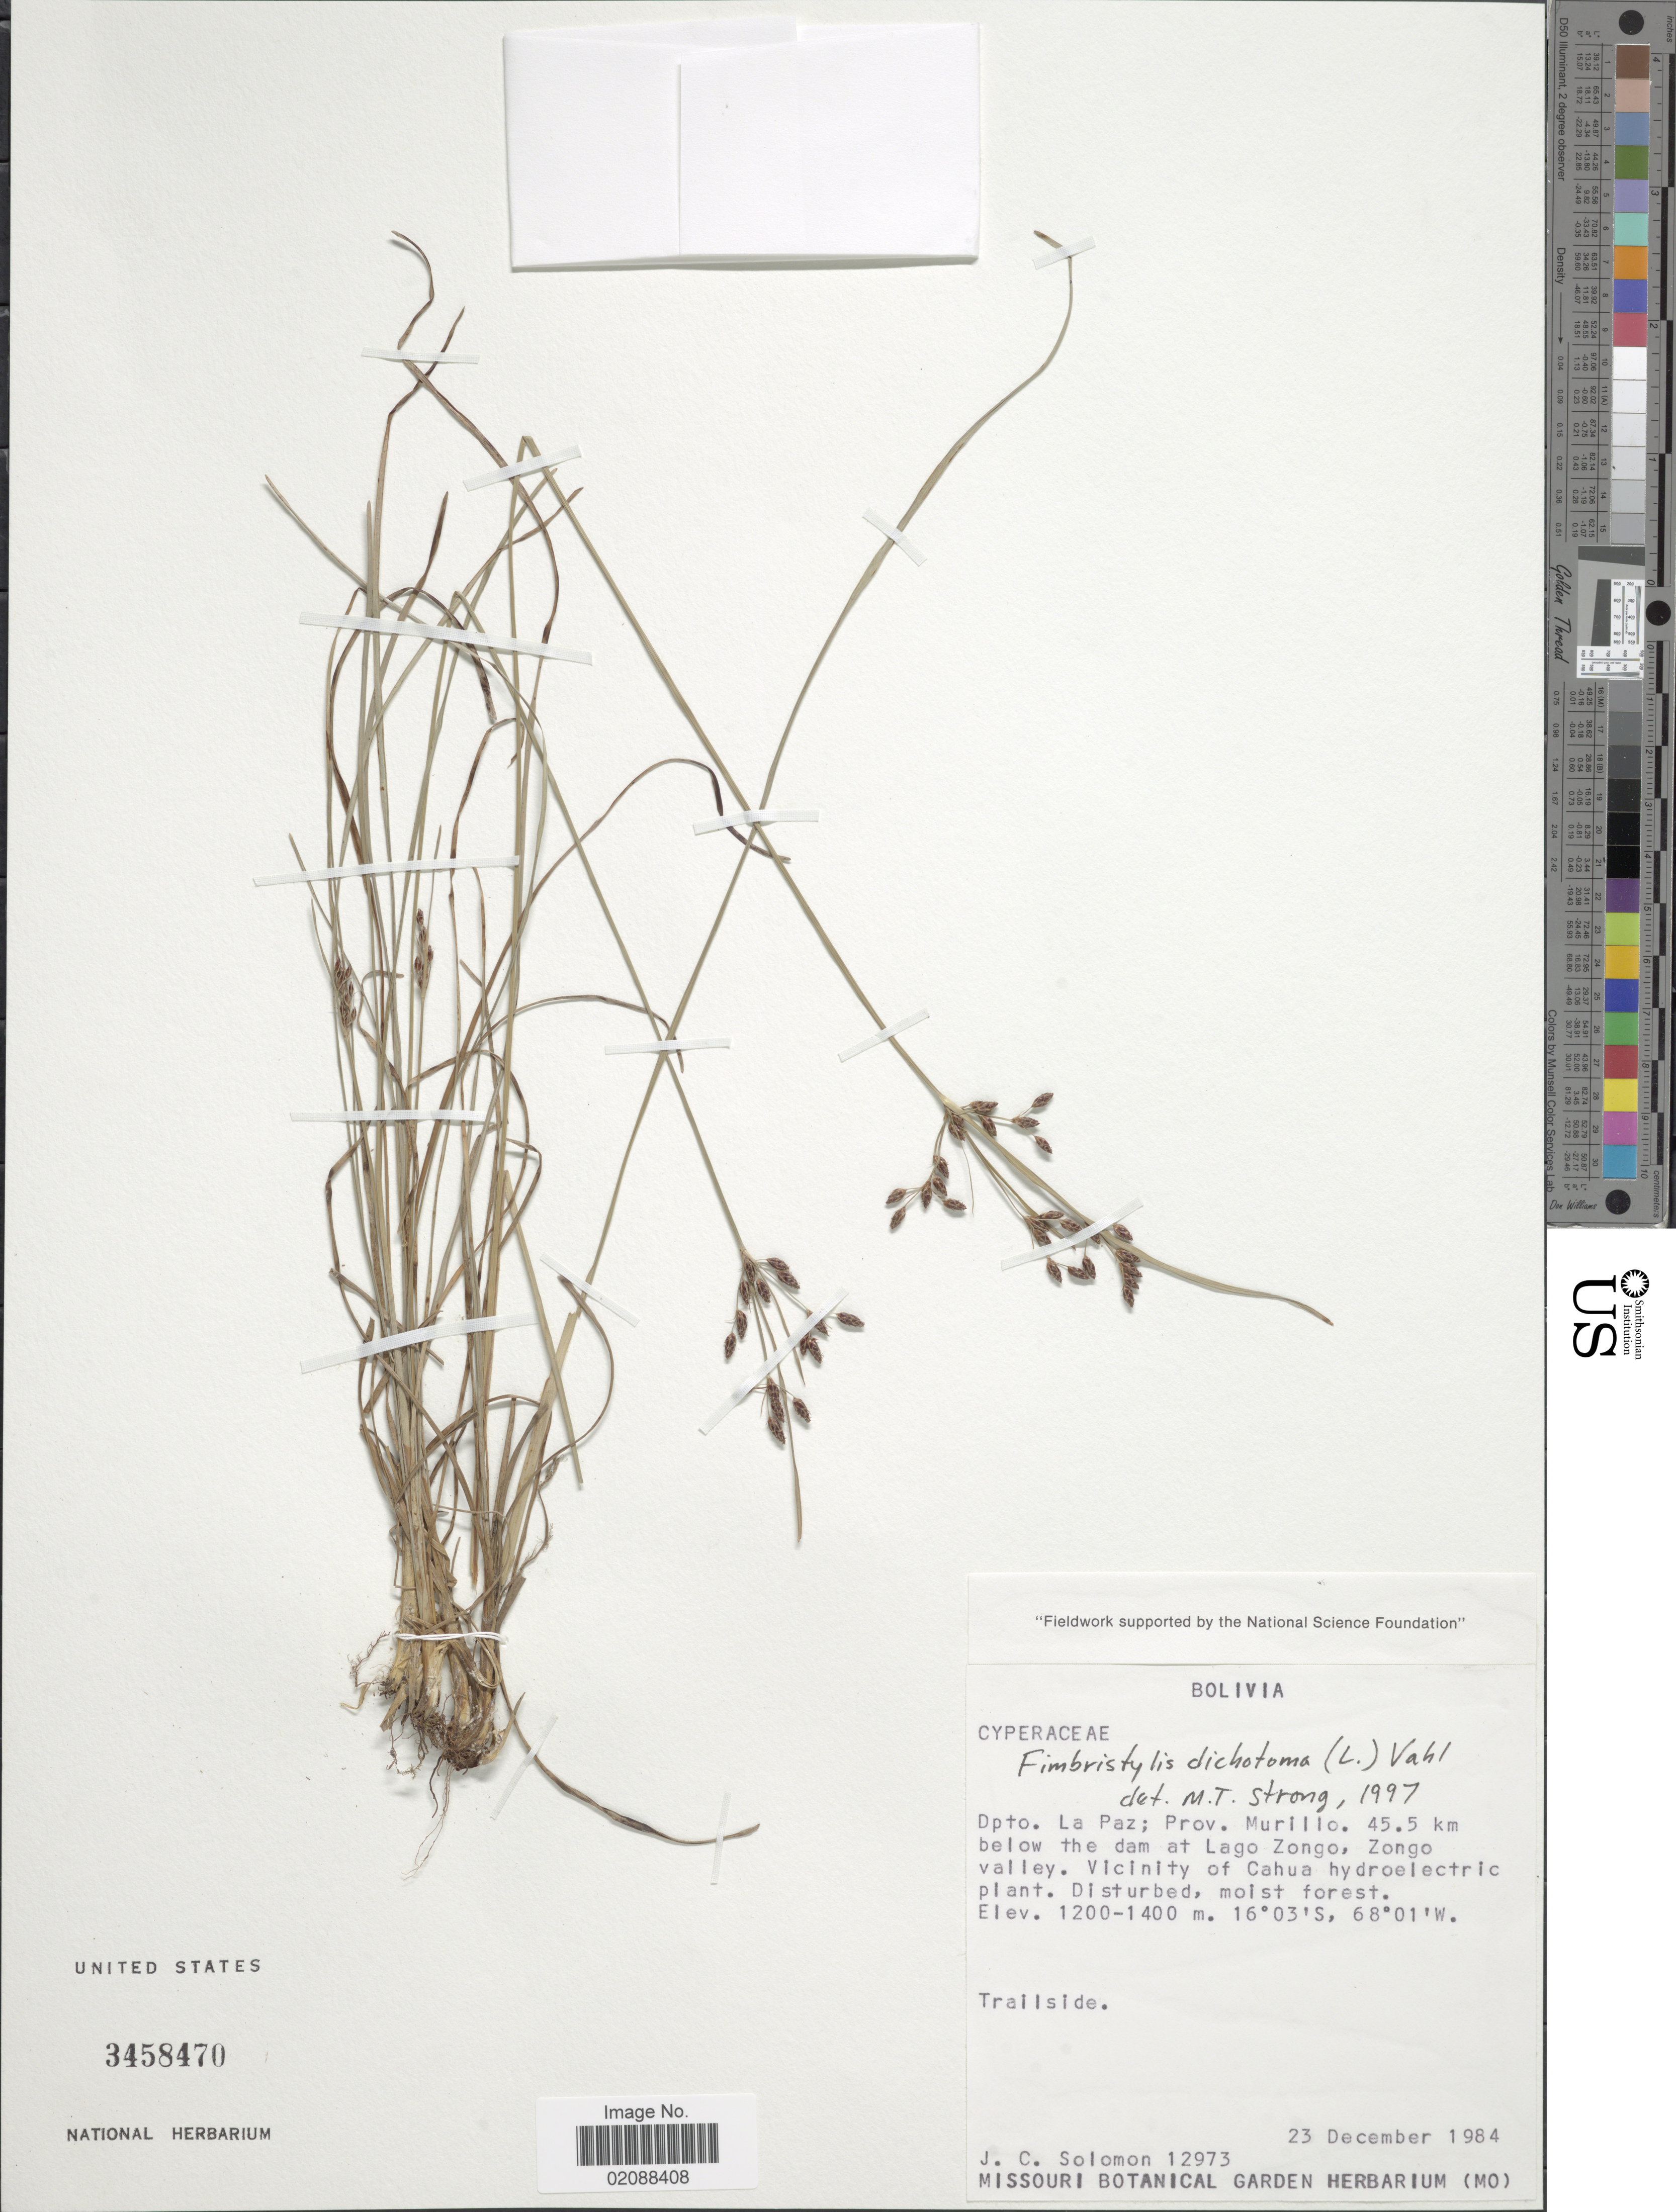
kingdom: Plantae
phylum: Tracheophyta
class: Liliopsida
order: Poales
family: Cyperaceae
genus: Fimbristylis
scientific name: Fimbristylis dichotoma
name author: (L.) Vahl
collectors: J. Soloman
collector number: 12973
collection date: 1984-12-23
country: Bolivia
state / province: La Paz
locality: Prov. Murillo. 45.5 km below the dam at Lago Zongo, Zongo valley. Vicinity of Cahua Hydroelectric plant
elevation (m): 1200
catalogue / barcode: US 3458470